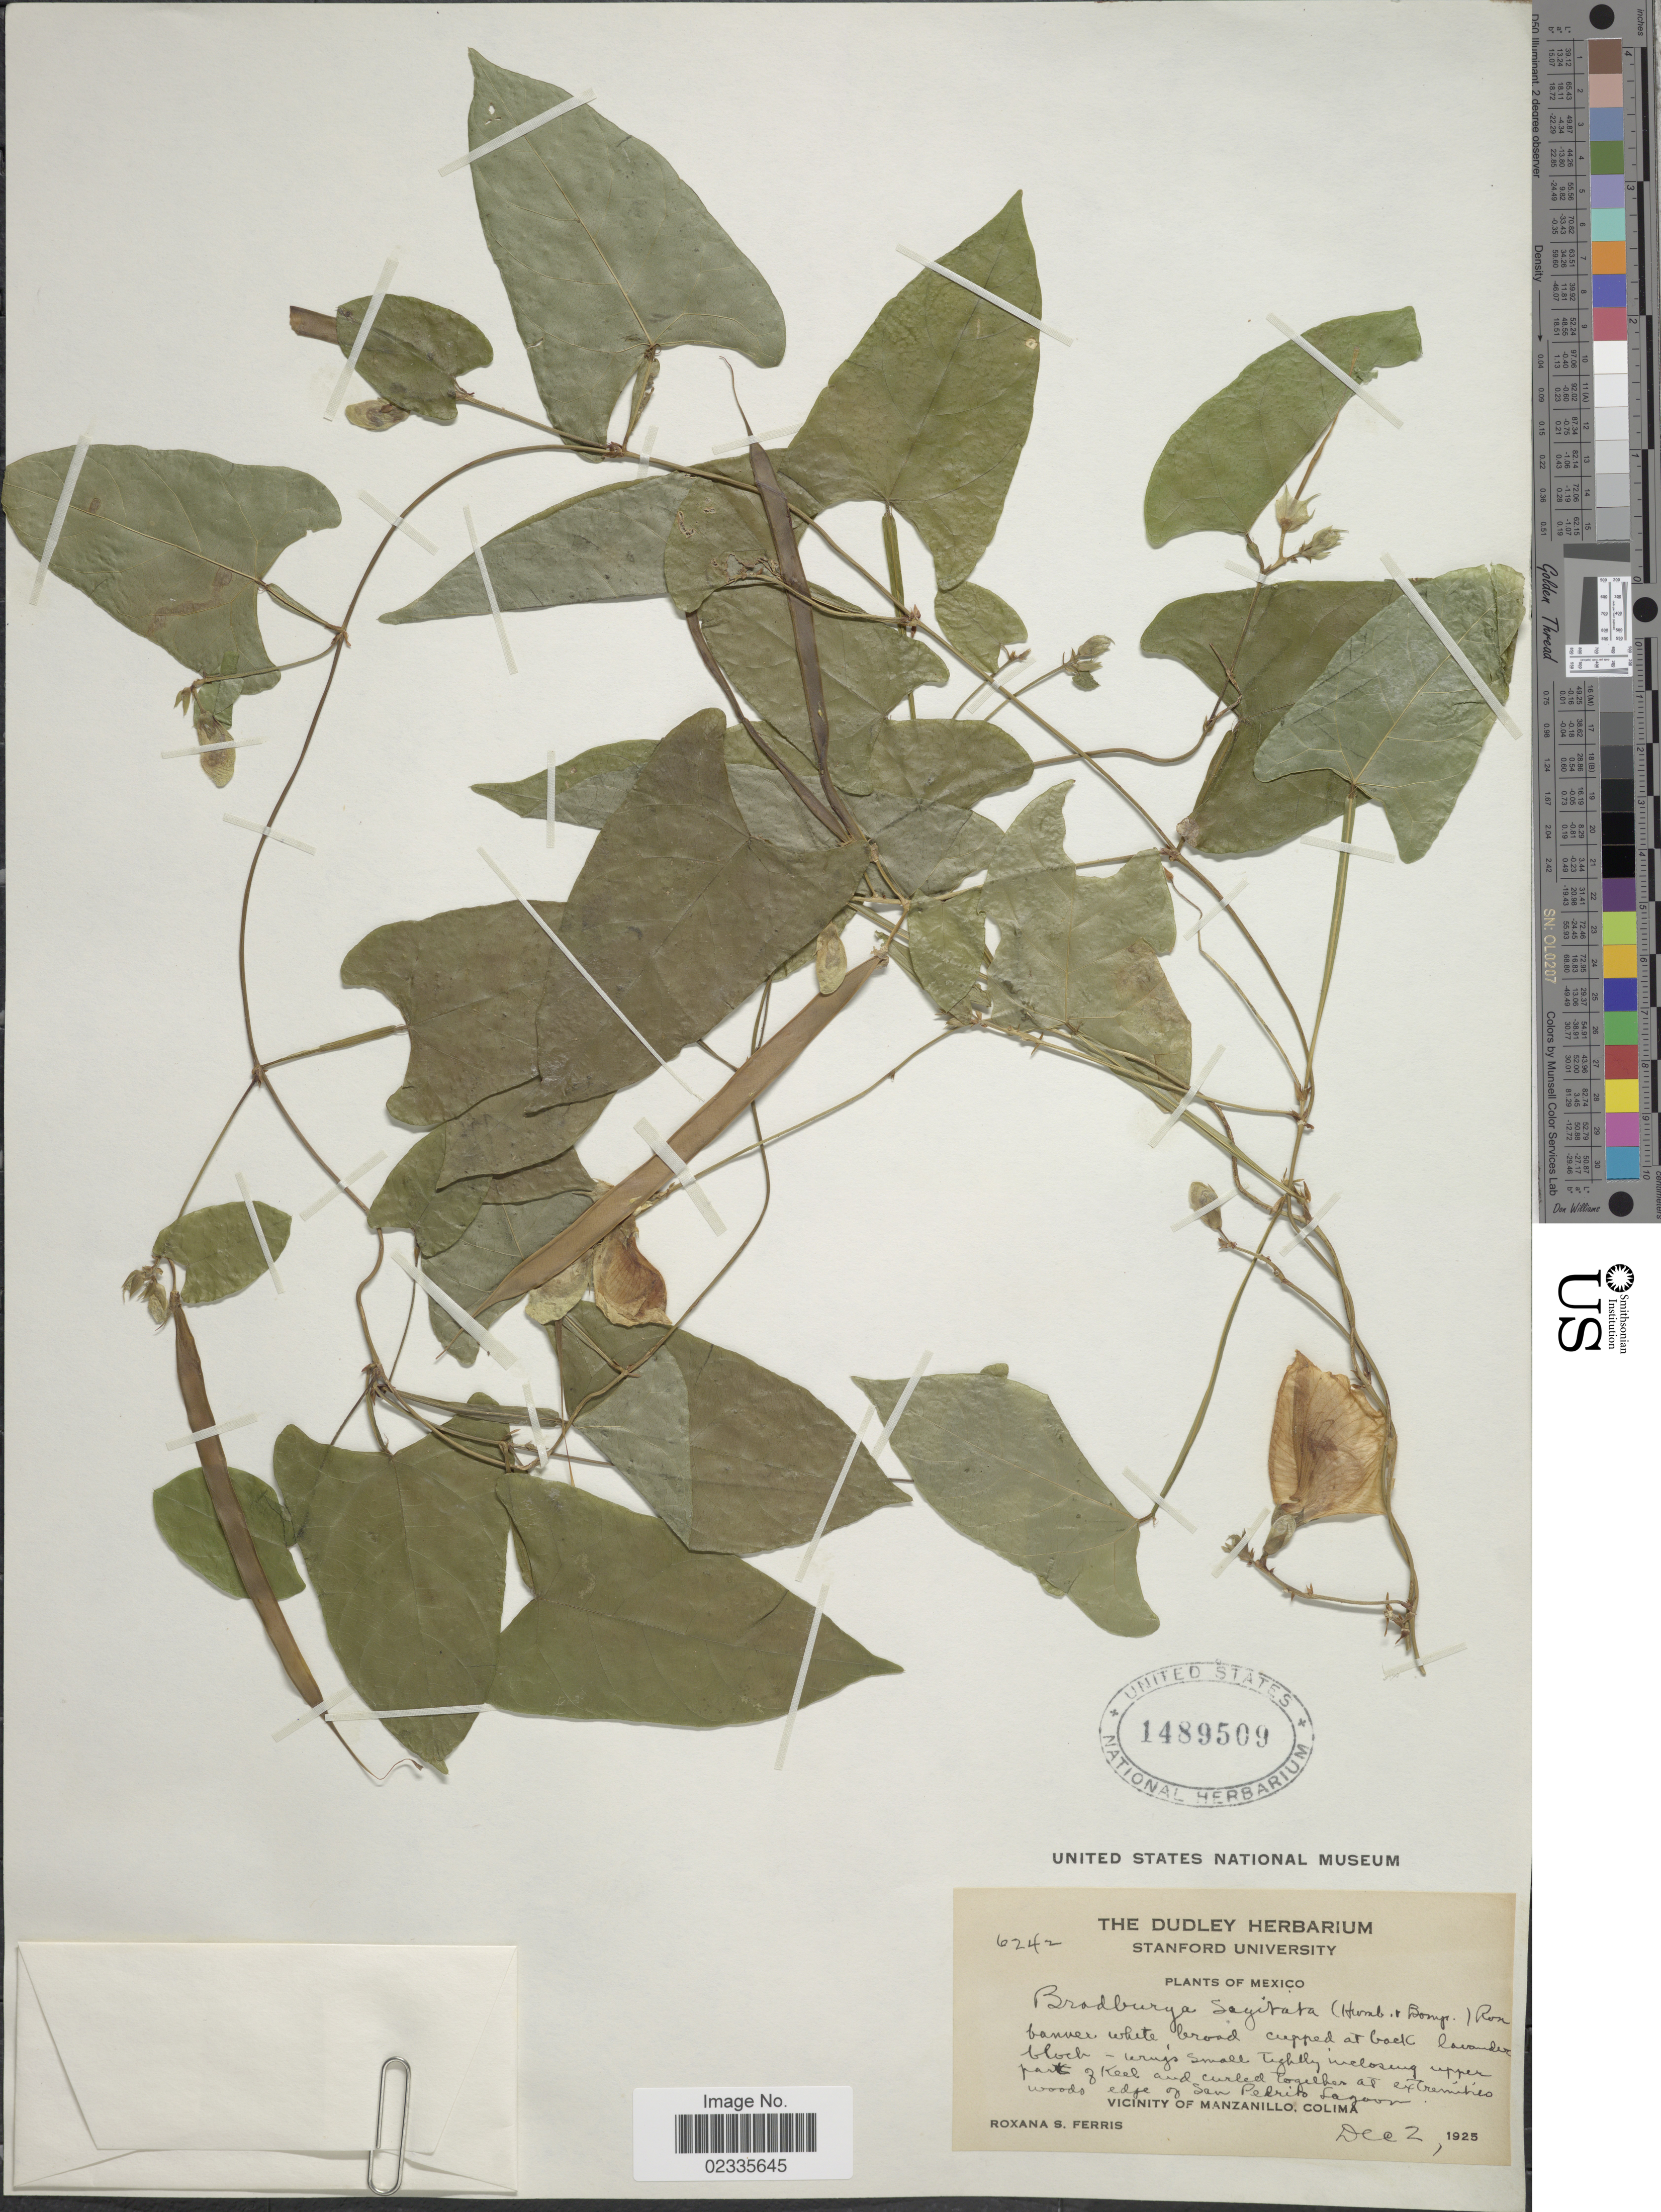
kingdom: Plantae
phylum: Tracheophyta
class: Magnoliopsida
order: Fabales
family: Fabaceae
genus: Centrosema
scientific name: Centrosema sagittata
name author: (Kunth) Rose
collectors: R. S. Ferris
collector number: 6242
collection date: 1925-12-02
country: Mexico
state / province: Colima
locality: Edge of San Pedrito Lagoon, Vicinity of Manzanillo, Colima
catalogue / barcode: US 1489509